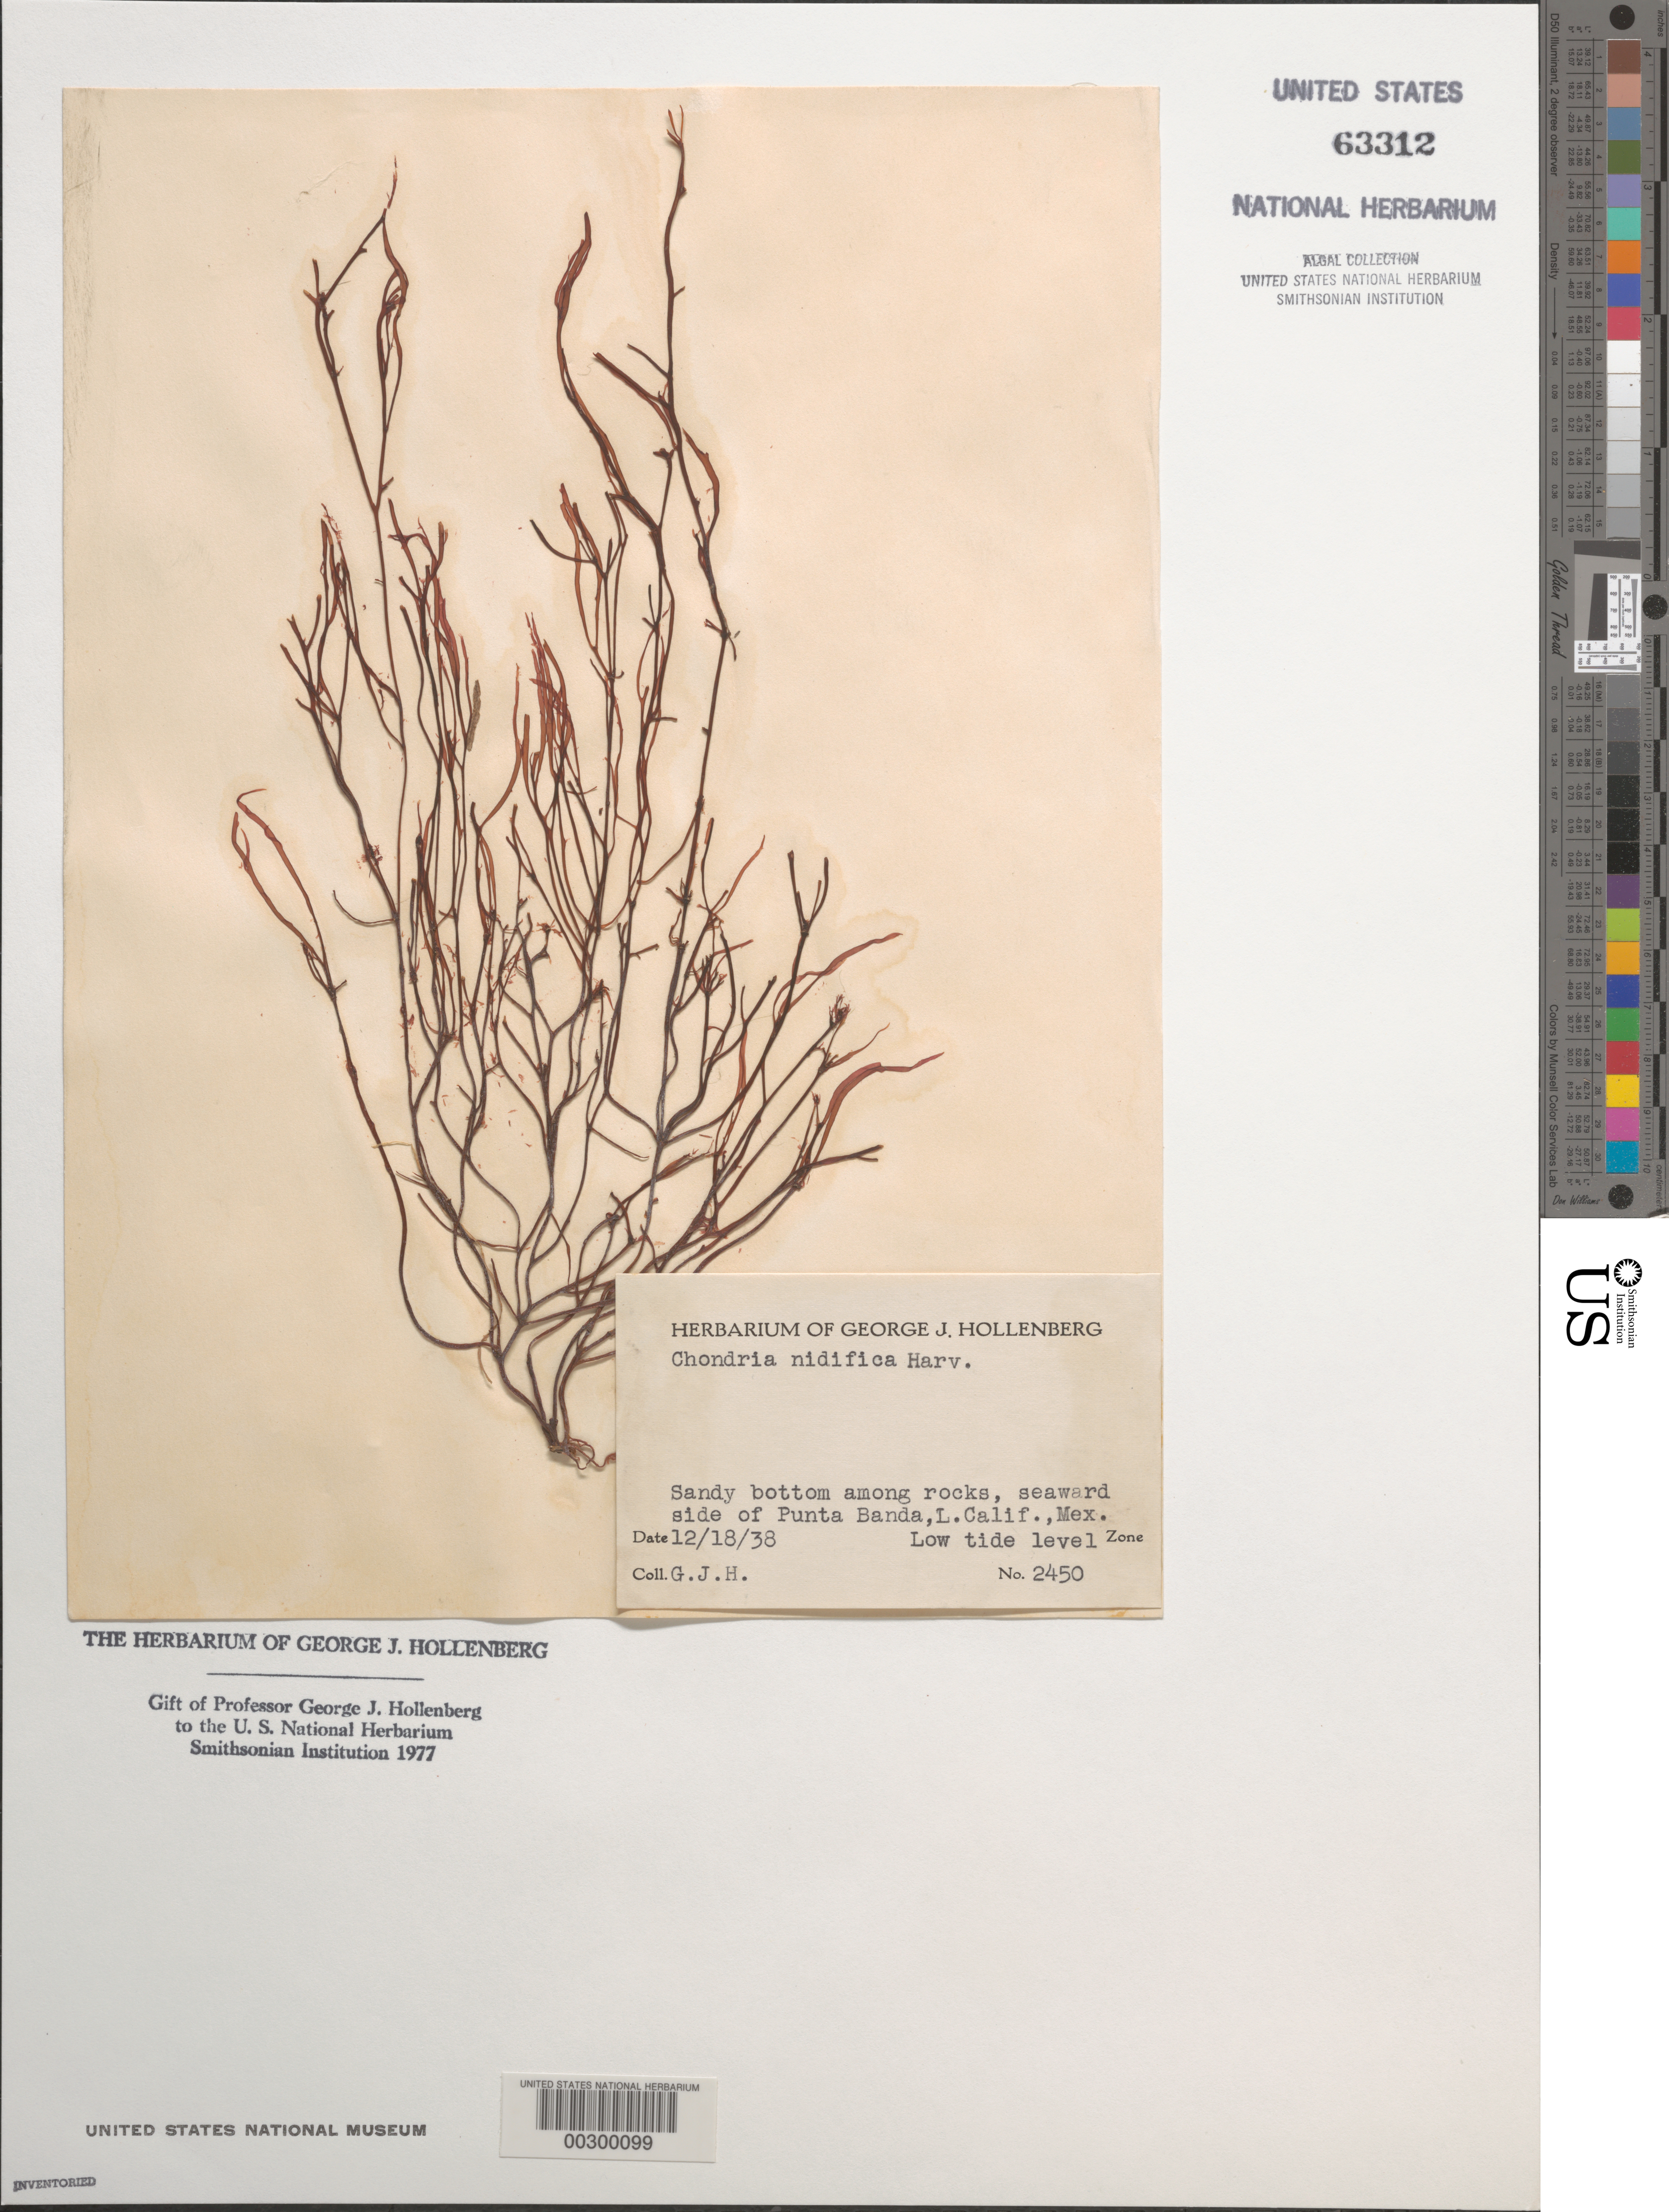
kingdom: Plantae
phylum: Rhodophyta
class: Florideophyceae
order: Ceramiales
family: Rhodomelaceae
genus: Neochondria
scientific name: Neochondria nidifica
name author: (Harvey) Sutti et al.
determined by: Algae name updating Project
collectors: G. Hollenberg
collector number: GJH 2450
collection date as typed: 18 Dec 1938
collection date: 1938-12-18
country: Mexico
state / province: Baja California Norte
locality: Seaward side of Punta Banda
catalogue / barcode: US 63312